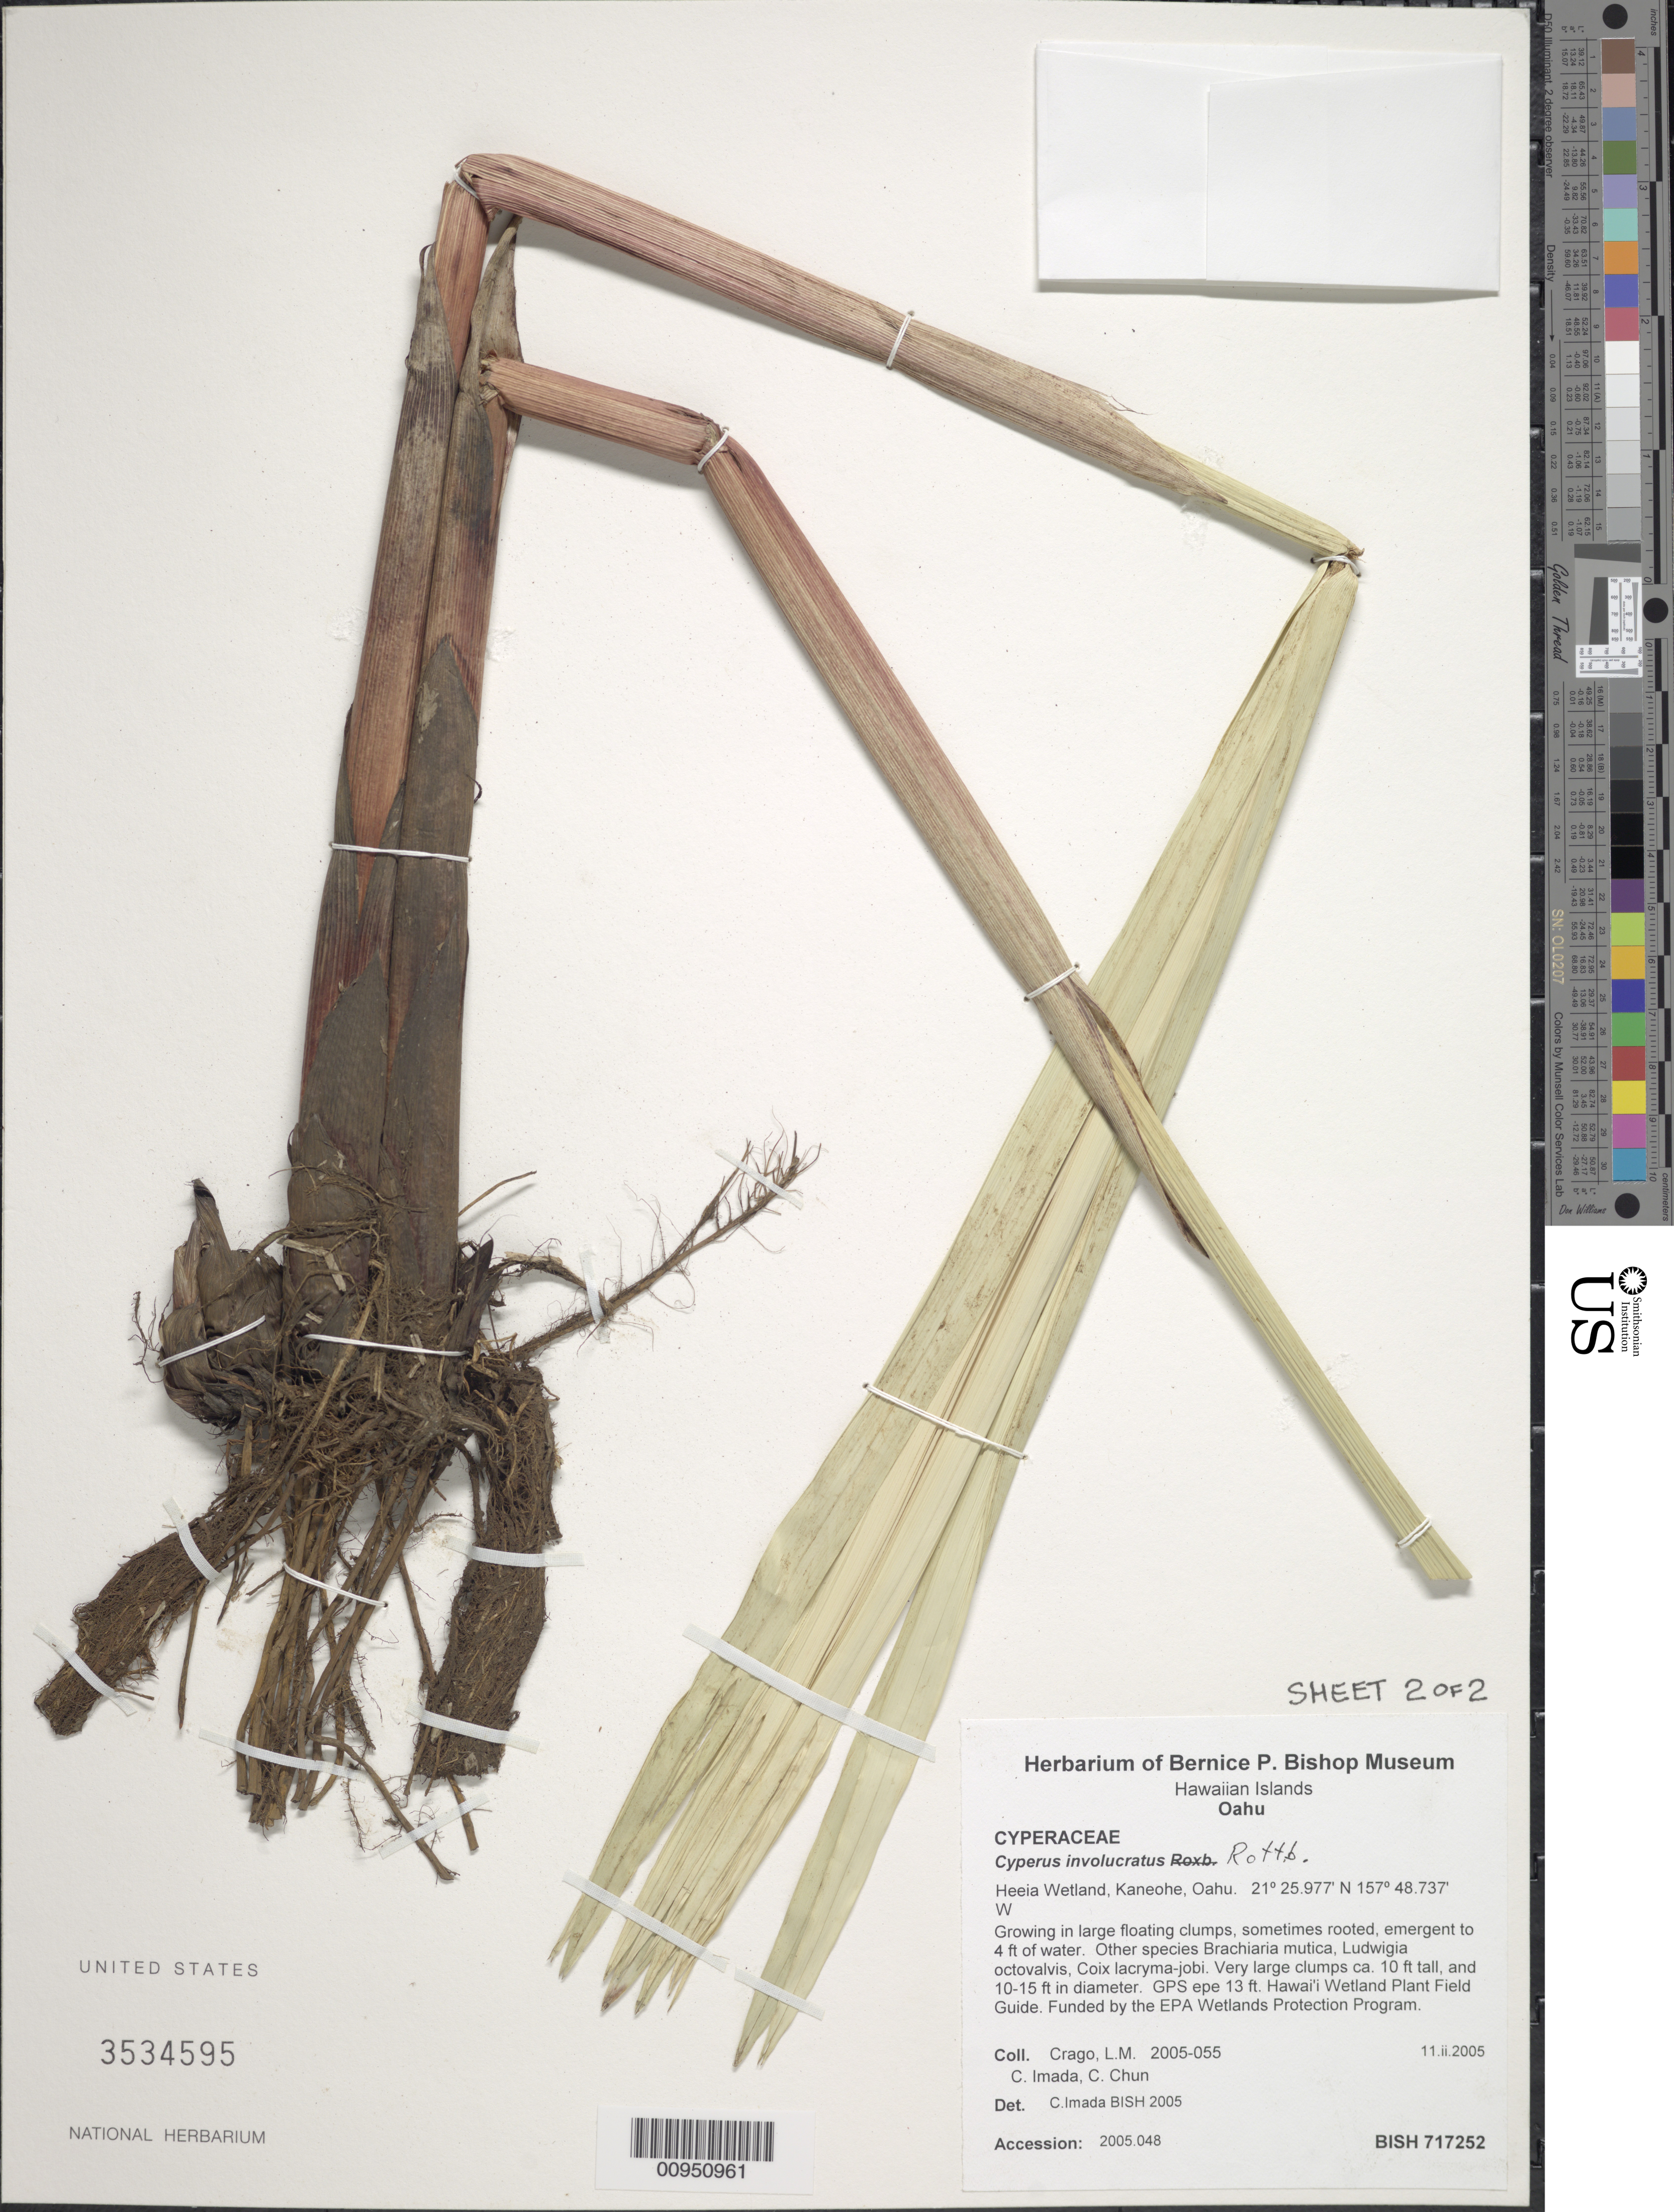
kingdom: Plantae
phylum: Tracheophyta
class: Liliopsida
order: Poales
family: Cyperaceae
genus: Cyperus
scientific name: Cyperus involucratus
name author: Rottb.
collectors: L. Crago, C. Imada & C. Chun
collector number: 2005-055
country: United States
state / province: Hawaii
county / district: Honolulu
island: Oahu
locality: Kaneohe, Heeia Wetland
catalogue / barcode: US 3534595